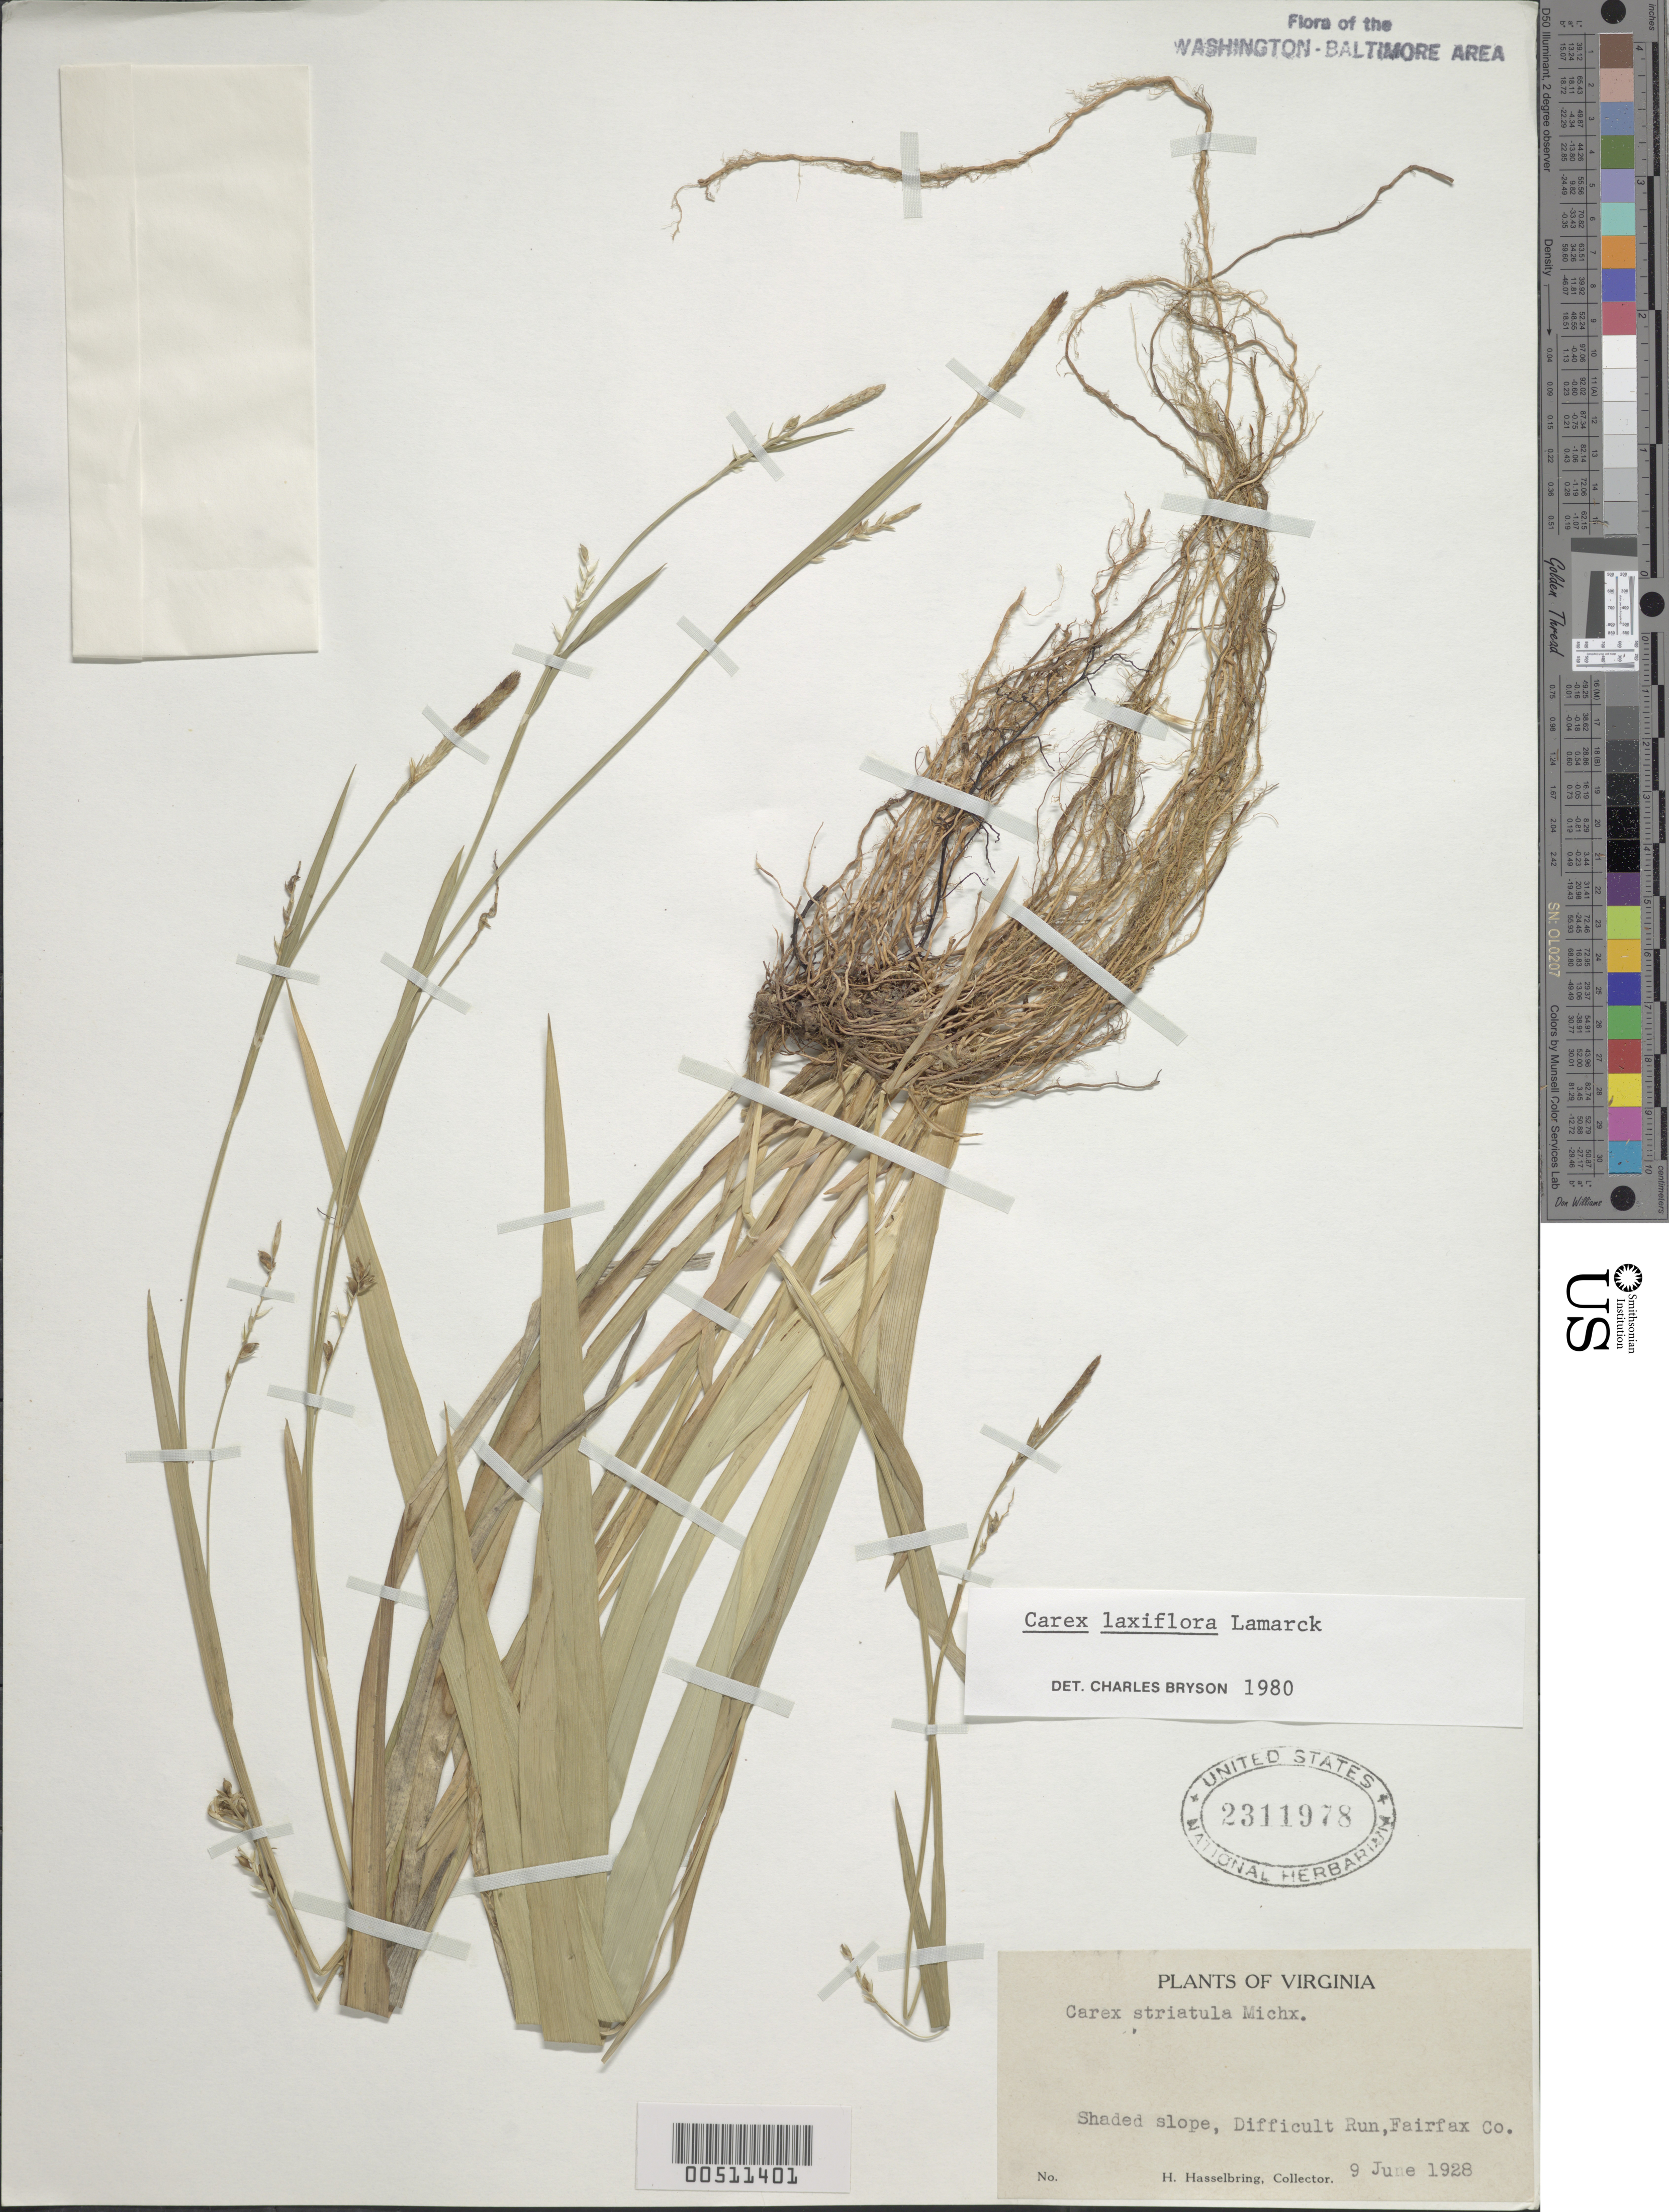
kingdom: Plantae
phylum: Tracheophyta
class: Liliopsida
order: Poales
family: Cyperaceae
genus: Carex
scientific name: Carex laxiflora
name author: Lam.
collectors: H. Hasselbring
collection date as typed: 09 Jun 1928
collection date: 1928-06-09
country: United States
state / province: Virginia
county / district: Fairfax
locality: Difficult Run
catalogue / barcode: US 2311978